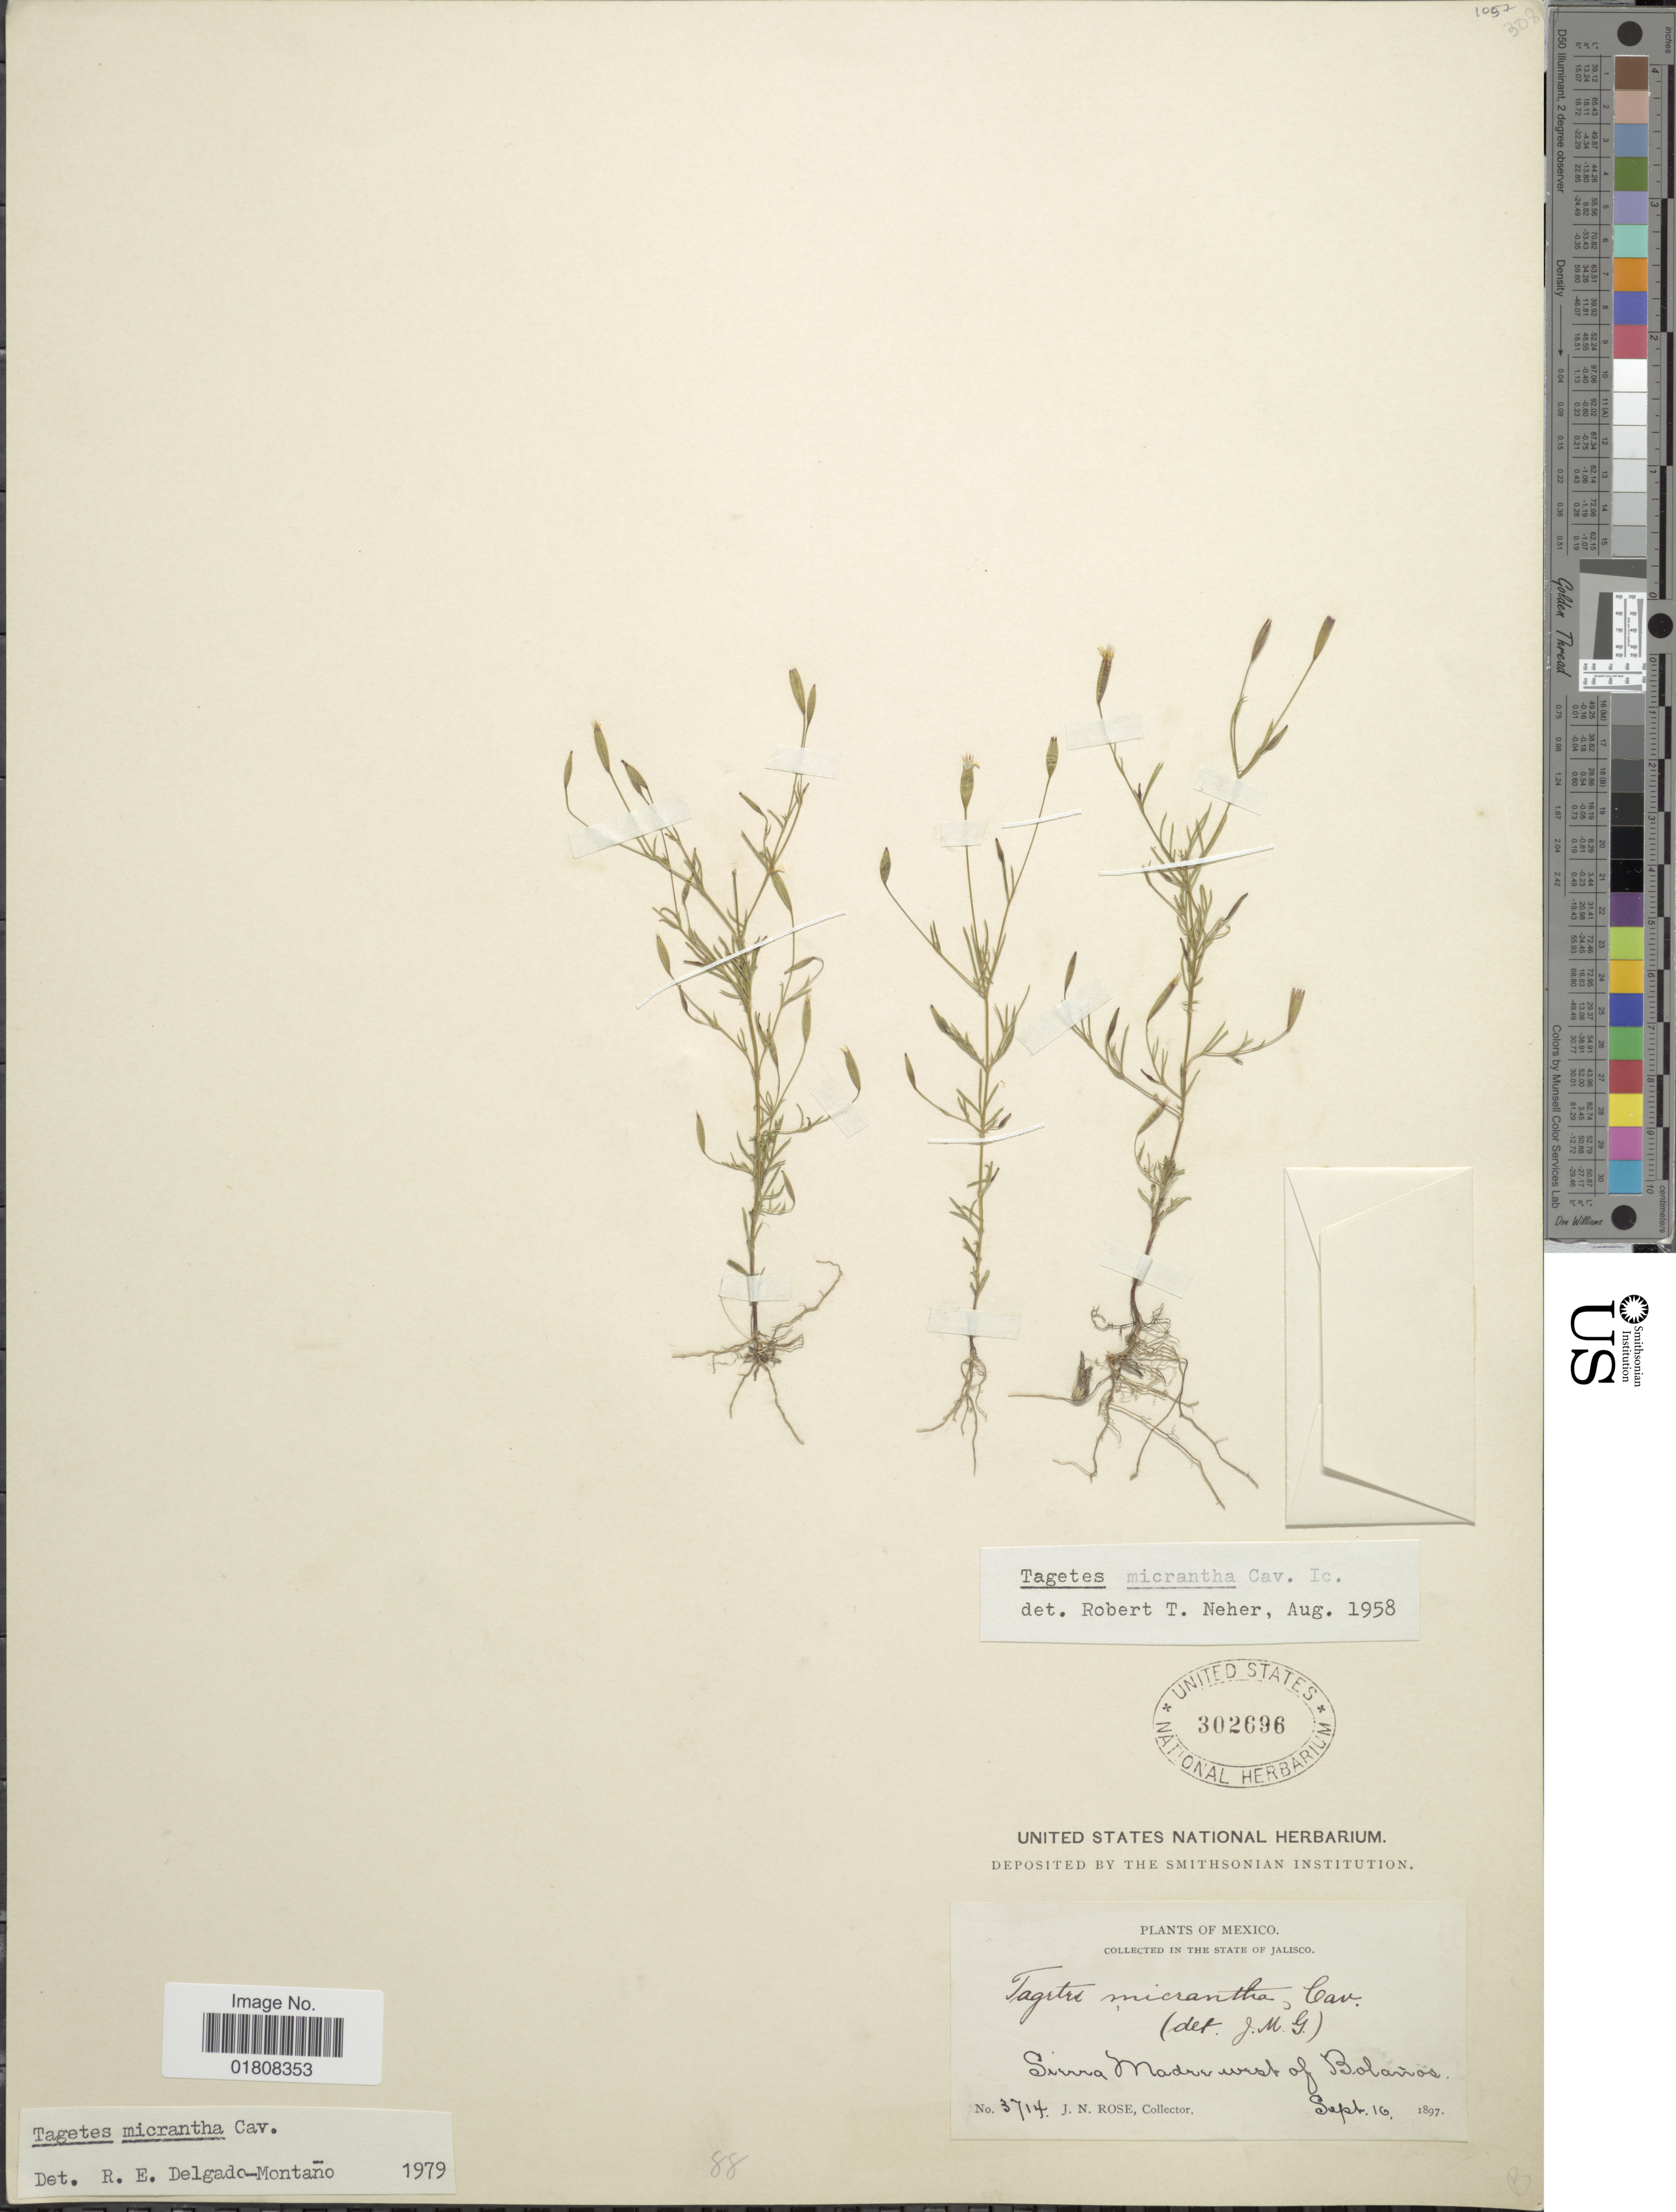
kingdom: Plantae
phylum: Tracheophyta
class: Magnoliopsida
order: Asterales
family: Asteraceae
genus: Tagetes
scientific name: Tagetes micrantha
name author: Cav.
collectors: J. N. Rose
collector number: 3714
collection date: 1897-09-16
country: Mexico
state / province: Jalisco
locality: Sierra Madre west of Bolanos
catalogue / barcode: US 302696